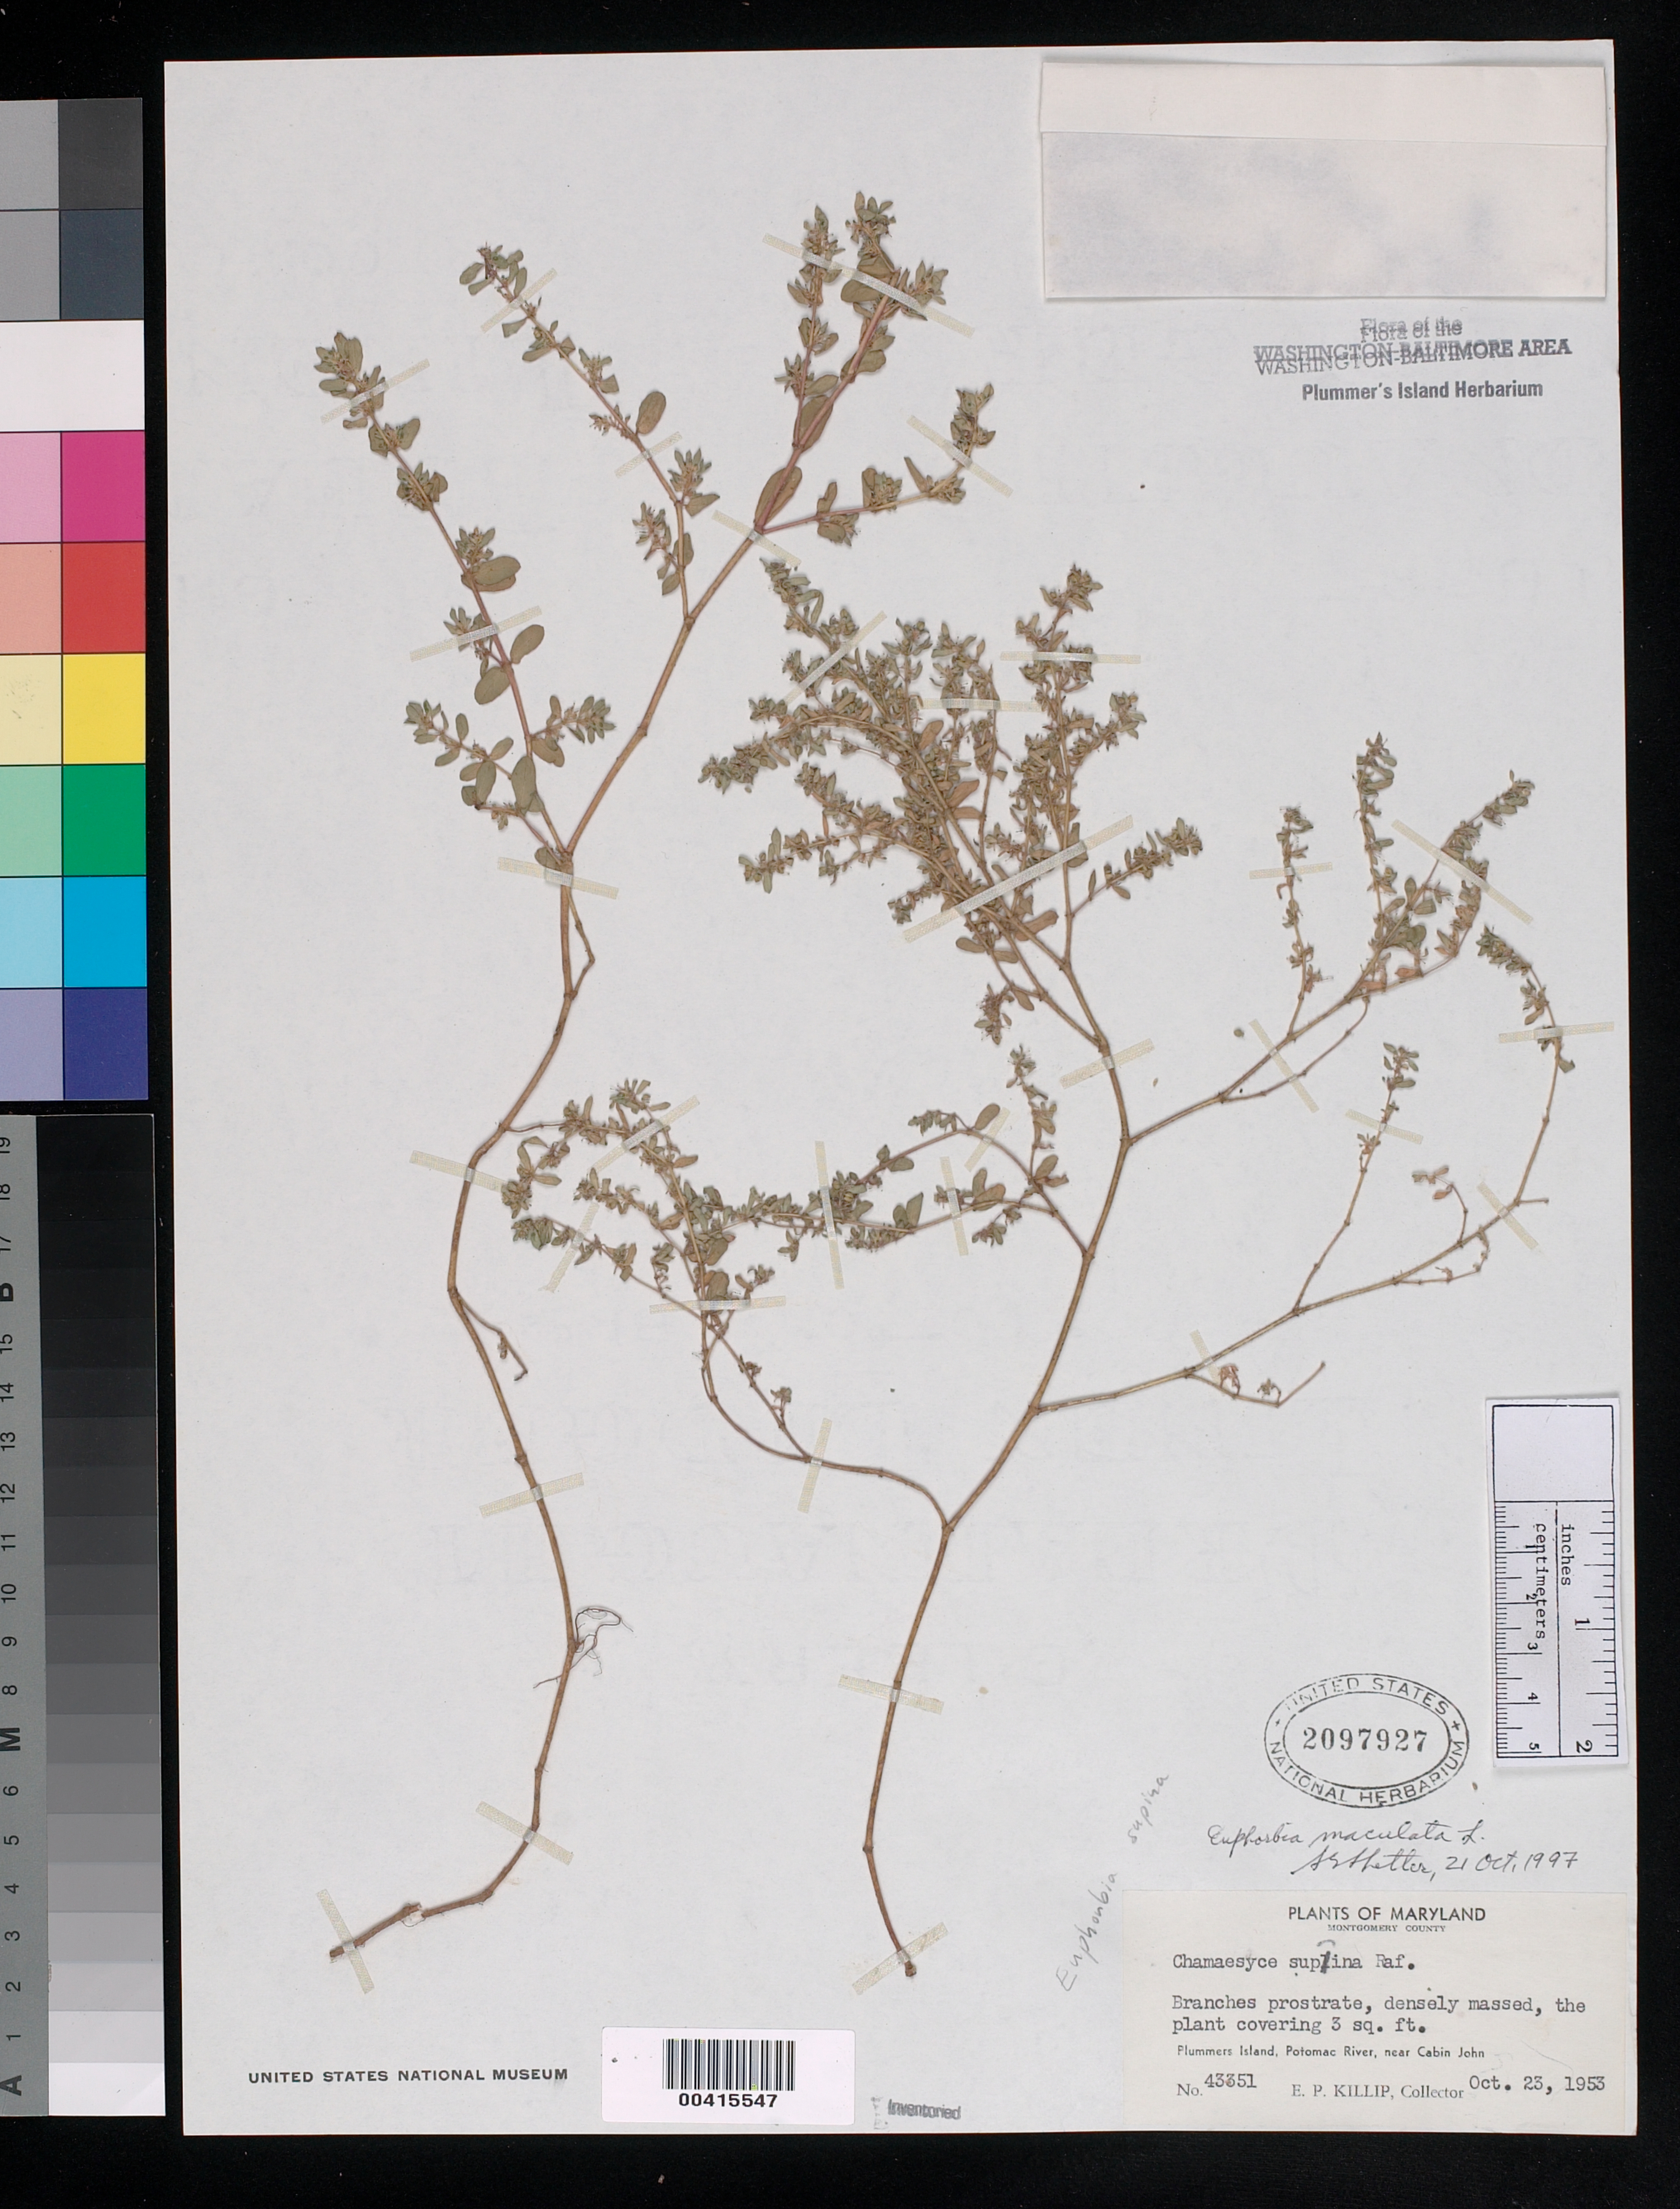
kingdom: Plantae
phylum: Tracheophyta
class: Magnoliopsida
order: Malpighiales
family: Euphorbiaceae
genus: Euphorbia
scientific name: Euphorbia maculata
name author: L.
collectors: E. P. Killip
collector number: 43351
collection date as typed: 23 Oct 1953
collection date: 1953-10-23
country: United States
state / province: Maryland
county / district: Montgomery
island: Plummers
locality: Plummer's Island Plummers Island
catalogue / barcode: US 2097927